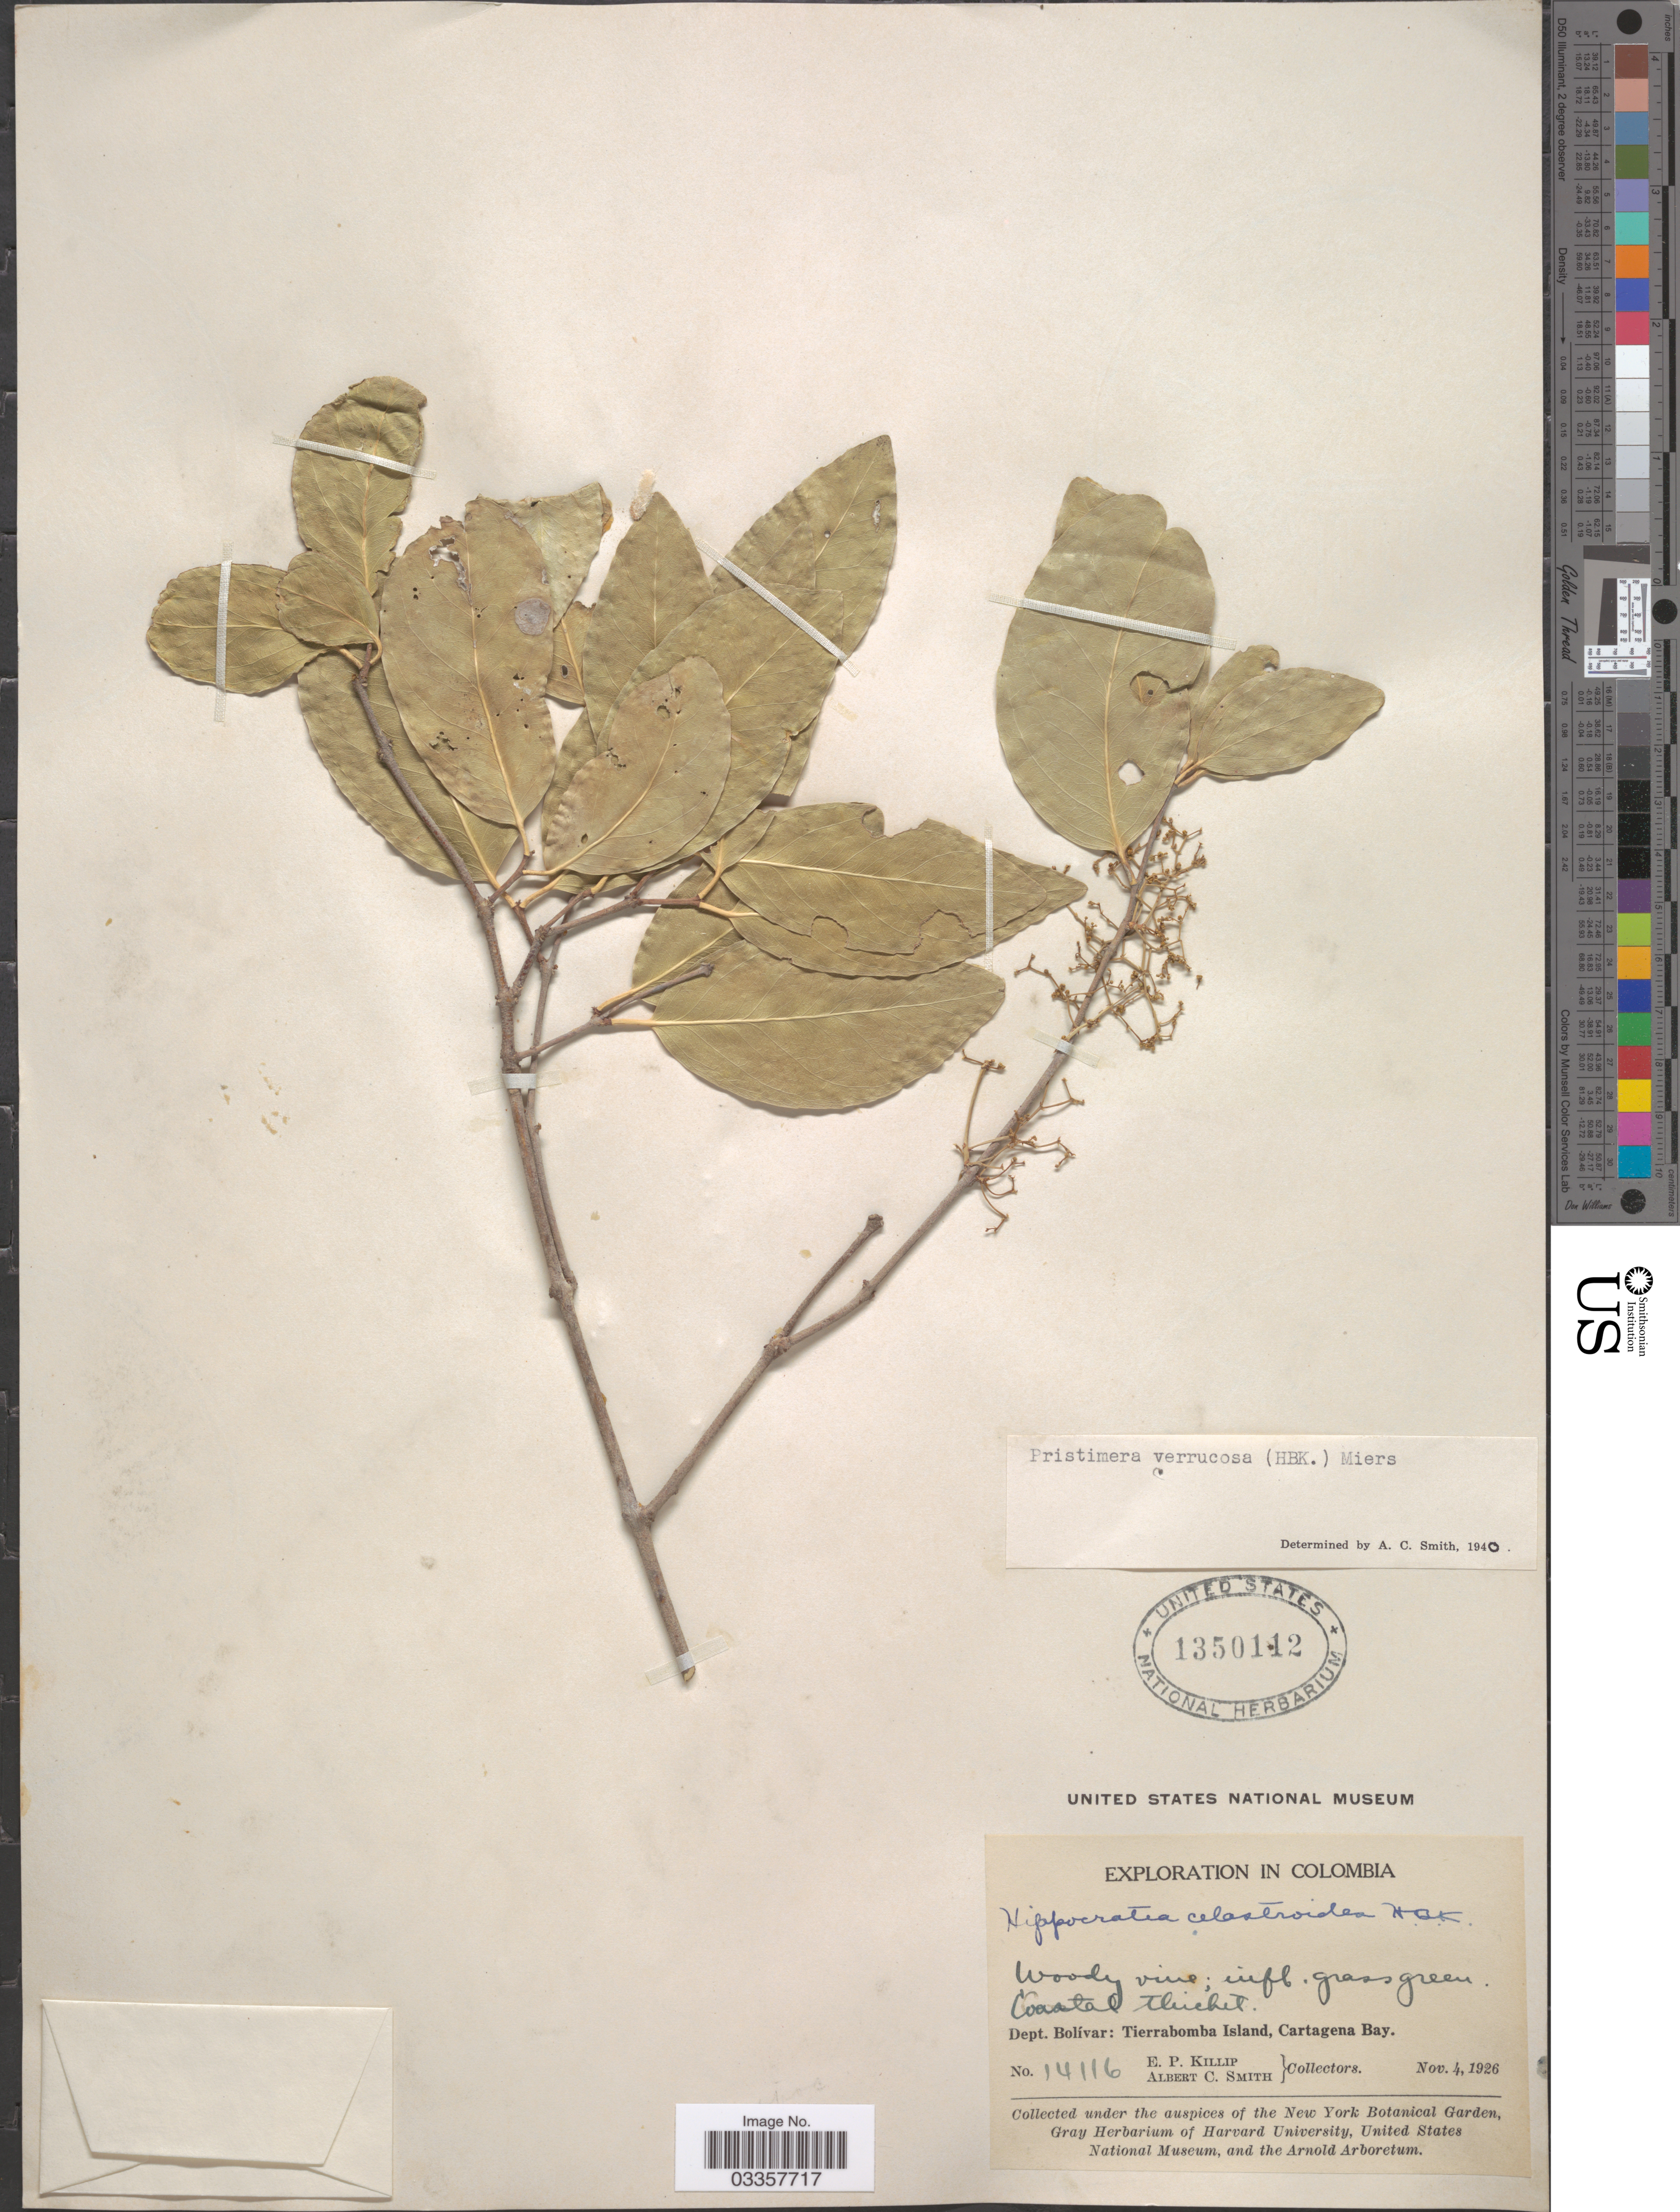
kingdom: Plantae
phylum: Tracheophyta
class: Magnoliopsida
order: Celastrales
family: Celastraceae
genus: Pristimera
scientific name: Pristimera verrucosa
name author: (Kunth) Miers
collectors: E. P. Killip & A. C. Smith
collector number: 14116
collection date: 1926-11-04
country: Colombia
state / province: Bolívar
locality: Dept. Bolívar: Tierrabomba Island, Cartagena Bay.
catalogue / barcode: US 1350112